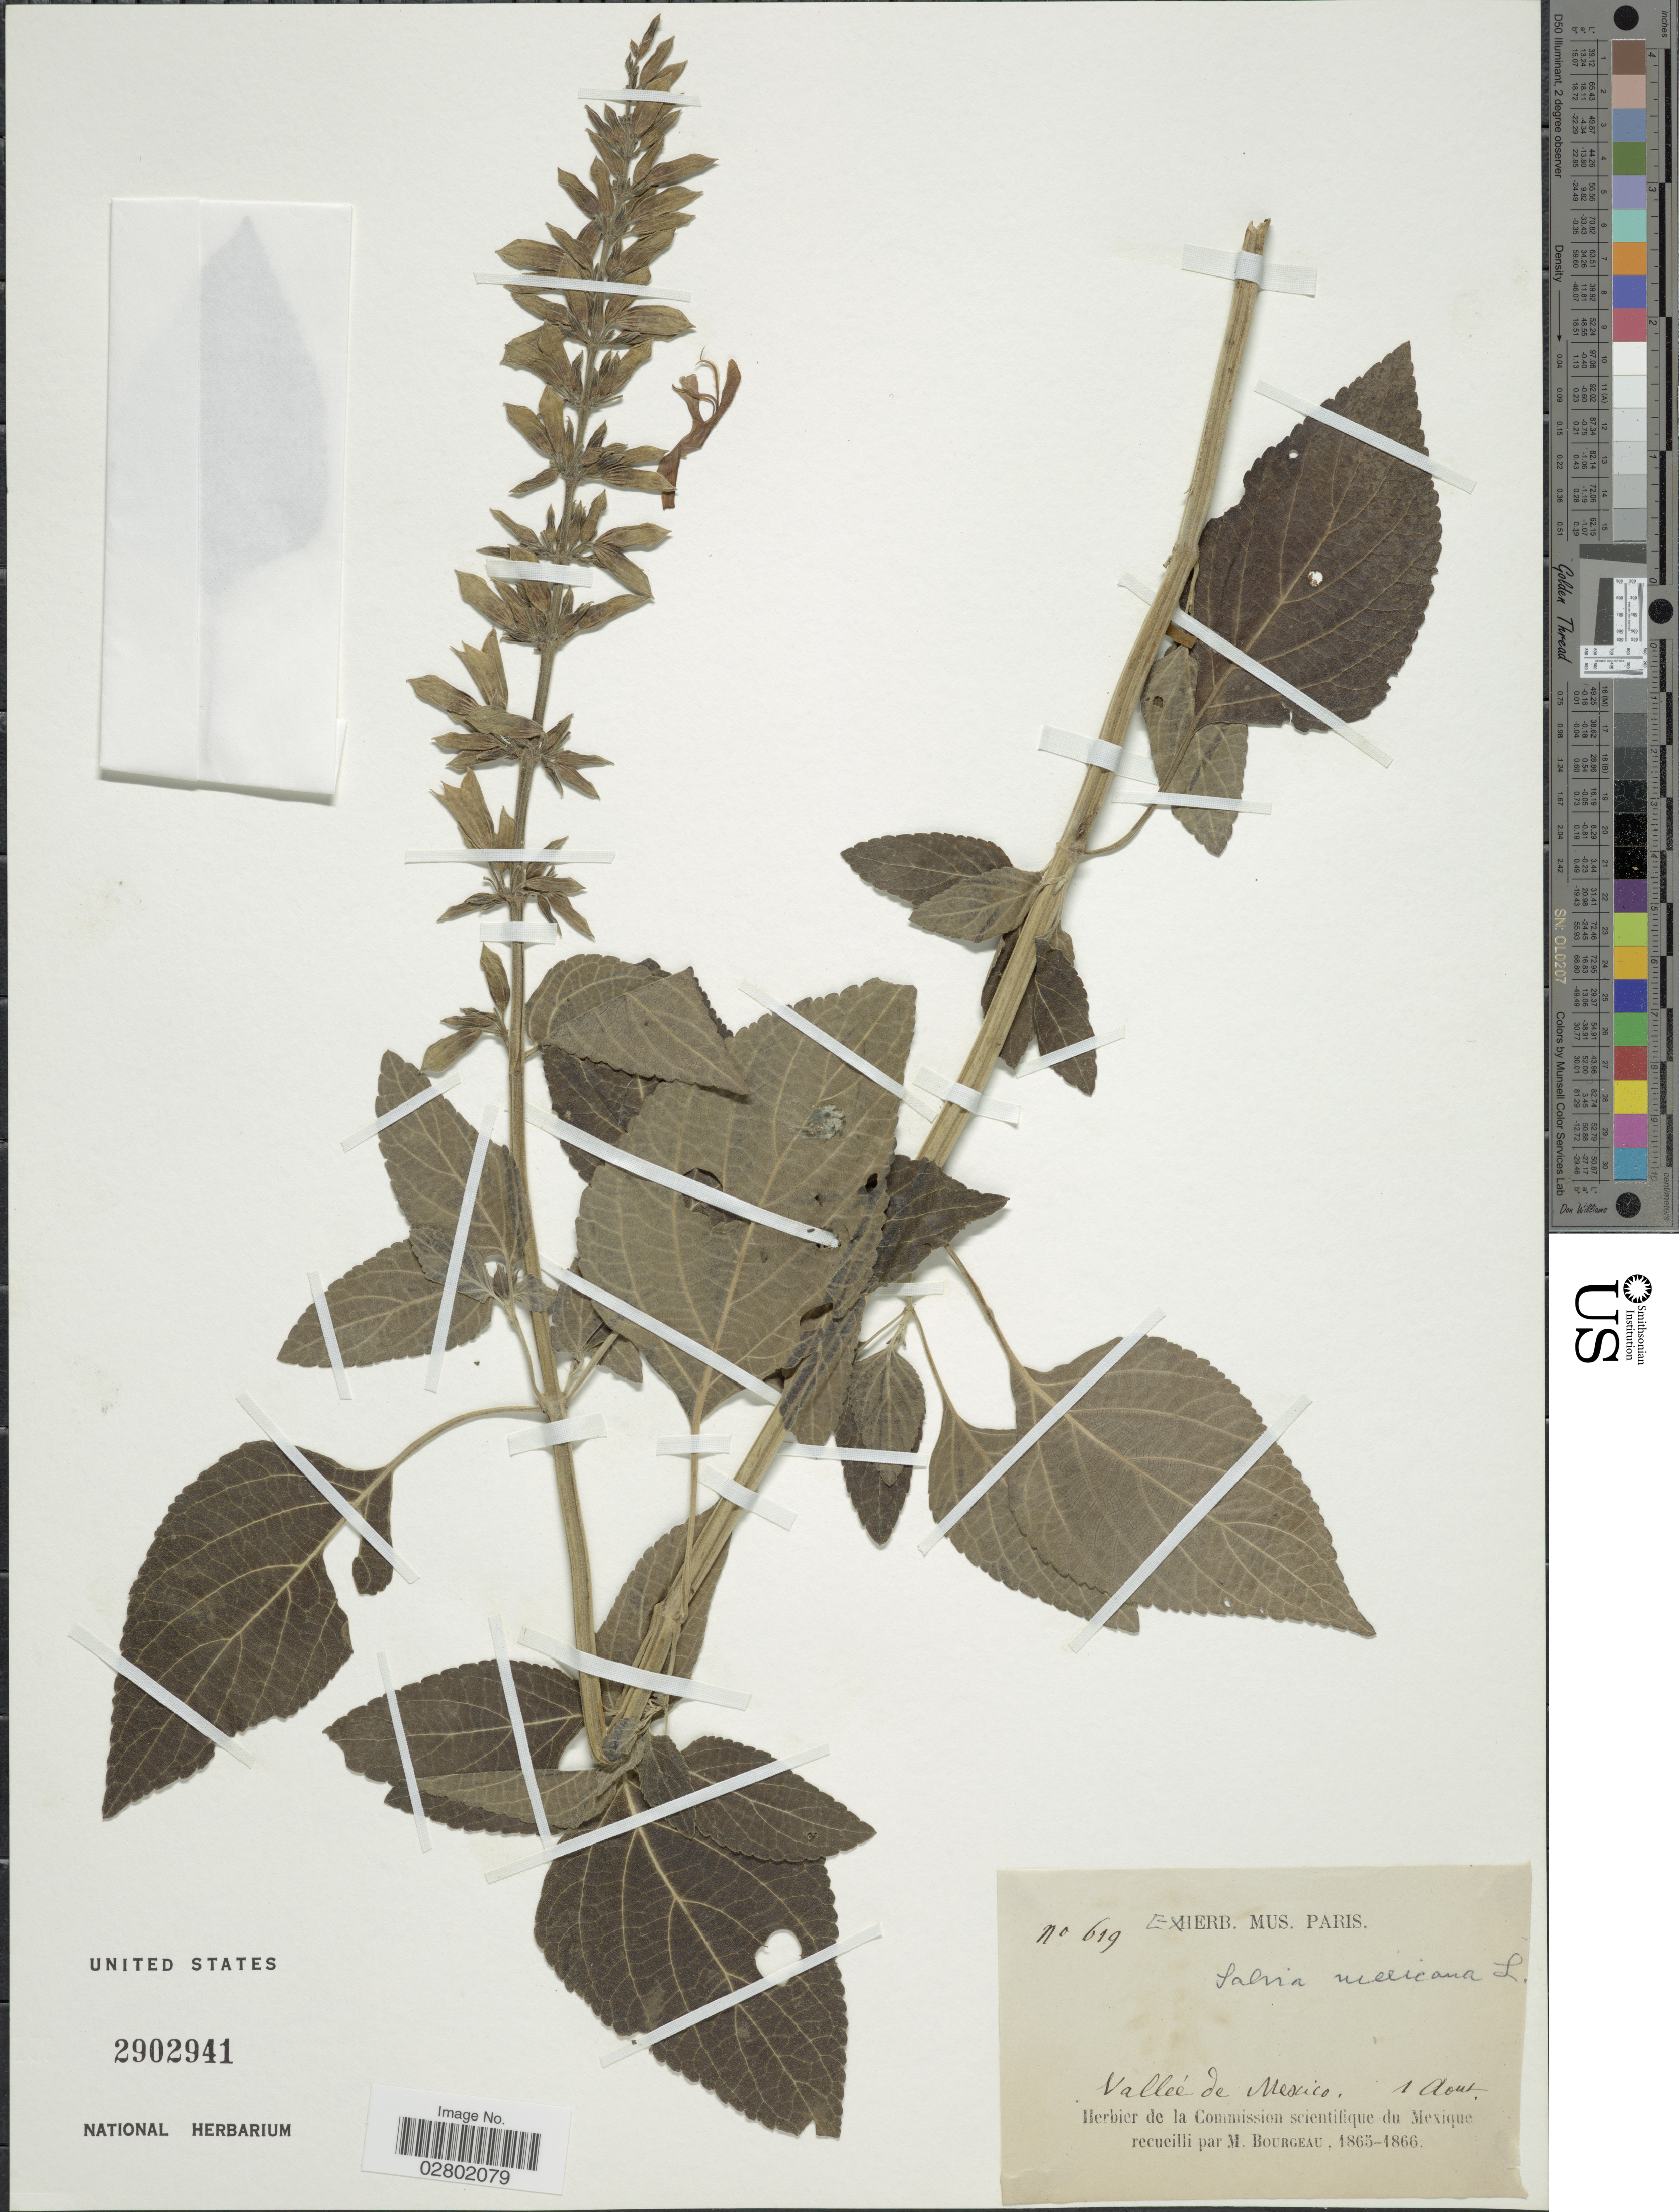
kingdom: Plantae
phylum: Tracheophyta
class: Magnoliopsida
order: Lamiales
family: Lamiaceae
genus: Salvia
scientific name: Salvia mexicana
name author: L.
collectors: M. Bourgeau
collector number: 619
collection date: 1865-08-01/1866-08-01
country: Mexico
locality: Vallée de Mexico.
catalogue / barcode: US 2902941